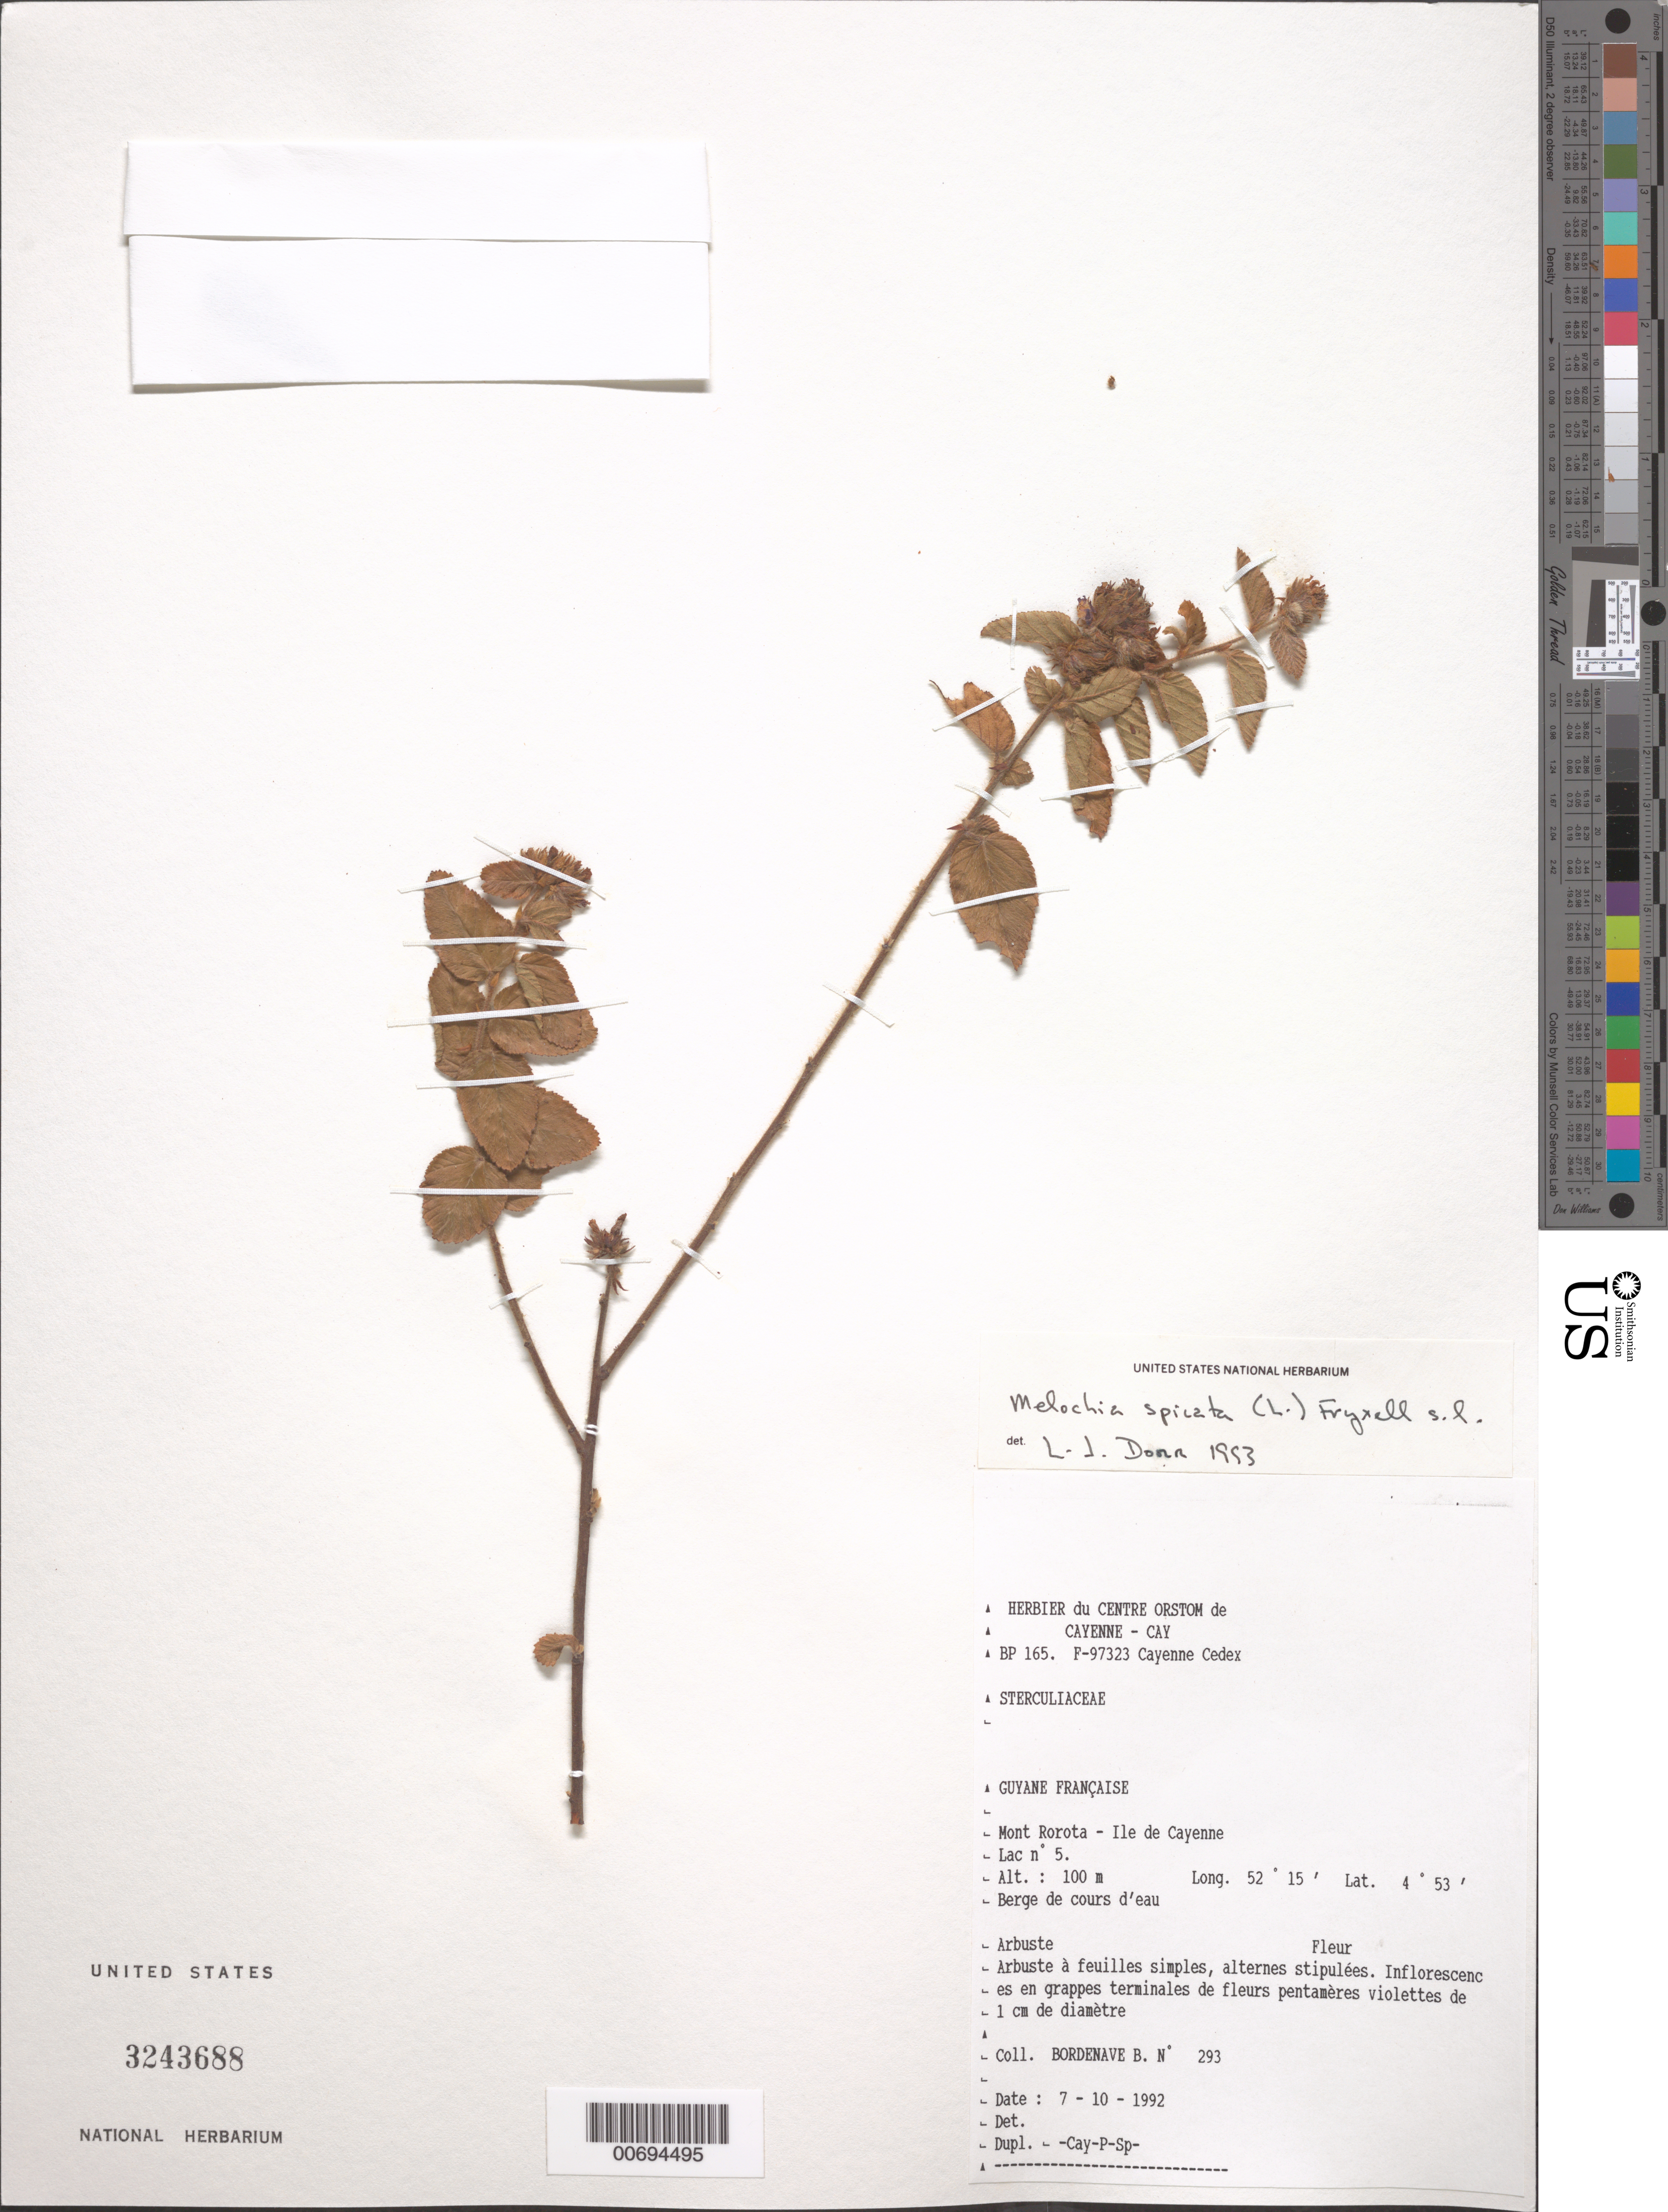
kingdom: Plantae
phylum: Tracheophyta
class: Magnoliopsida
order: Malvales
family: Malvaceae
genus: Melochia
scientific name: Melochia spicata var. spicata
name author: (L.) Fryxell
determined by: Dorr, L. J., (BOT), Smithsonian Institution - National Museum of Natural History (UNITED STATES)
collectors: B. Bordenave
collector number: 293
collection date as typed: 7-Oct-92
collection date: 1992-10-07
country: French Guiana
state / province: Cayenne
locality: Mont Rorota, Ile de Cayenne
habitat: Berge de cours d'eau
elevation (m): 100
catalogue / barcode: US 3243688